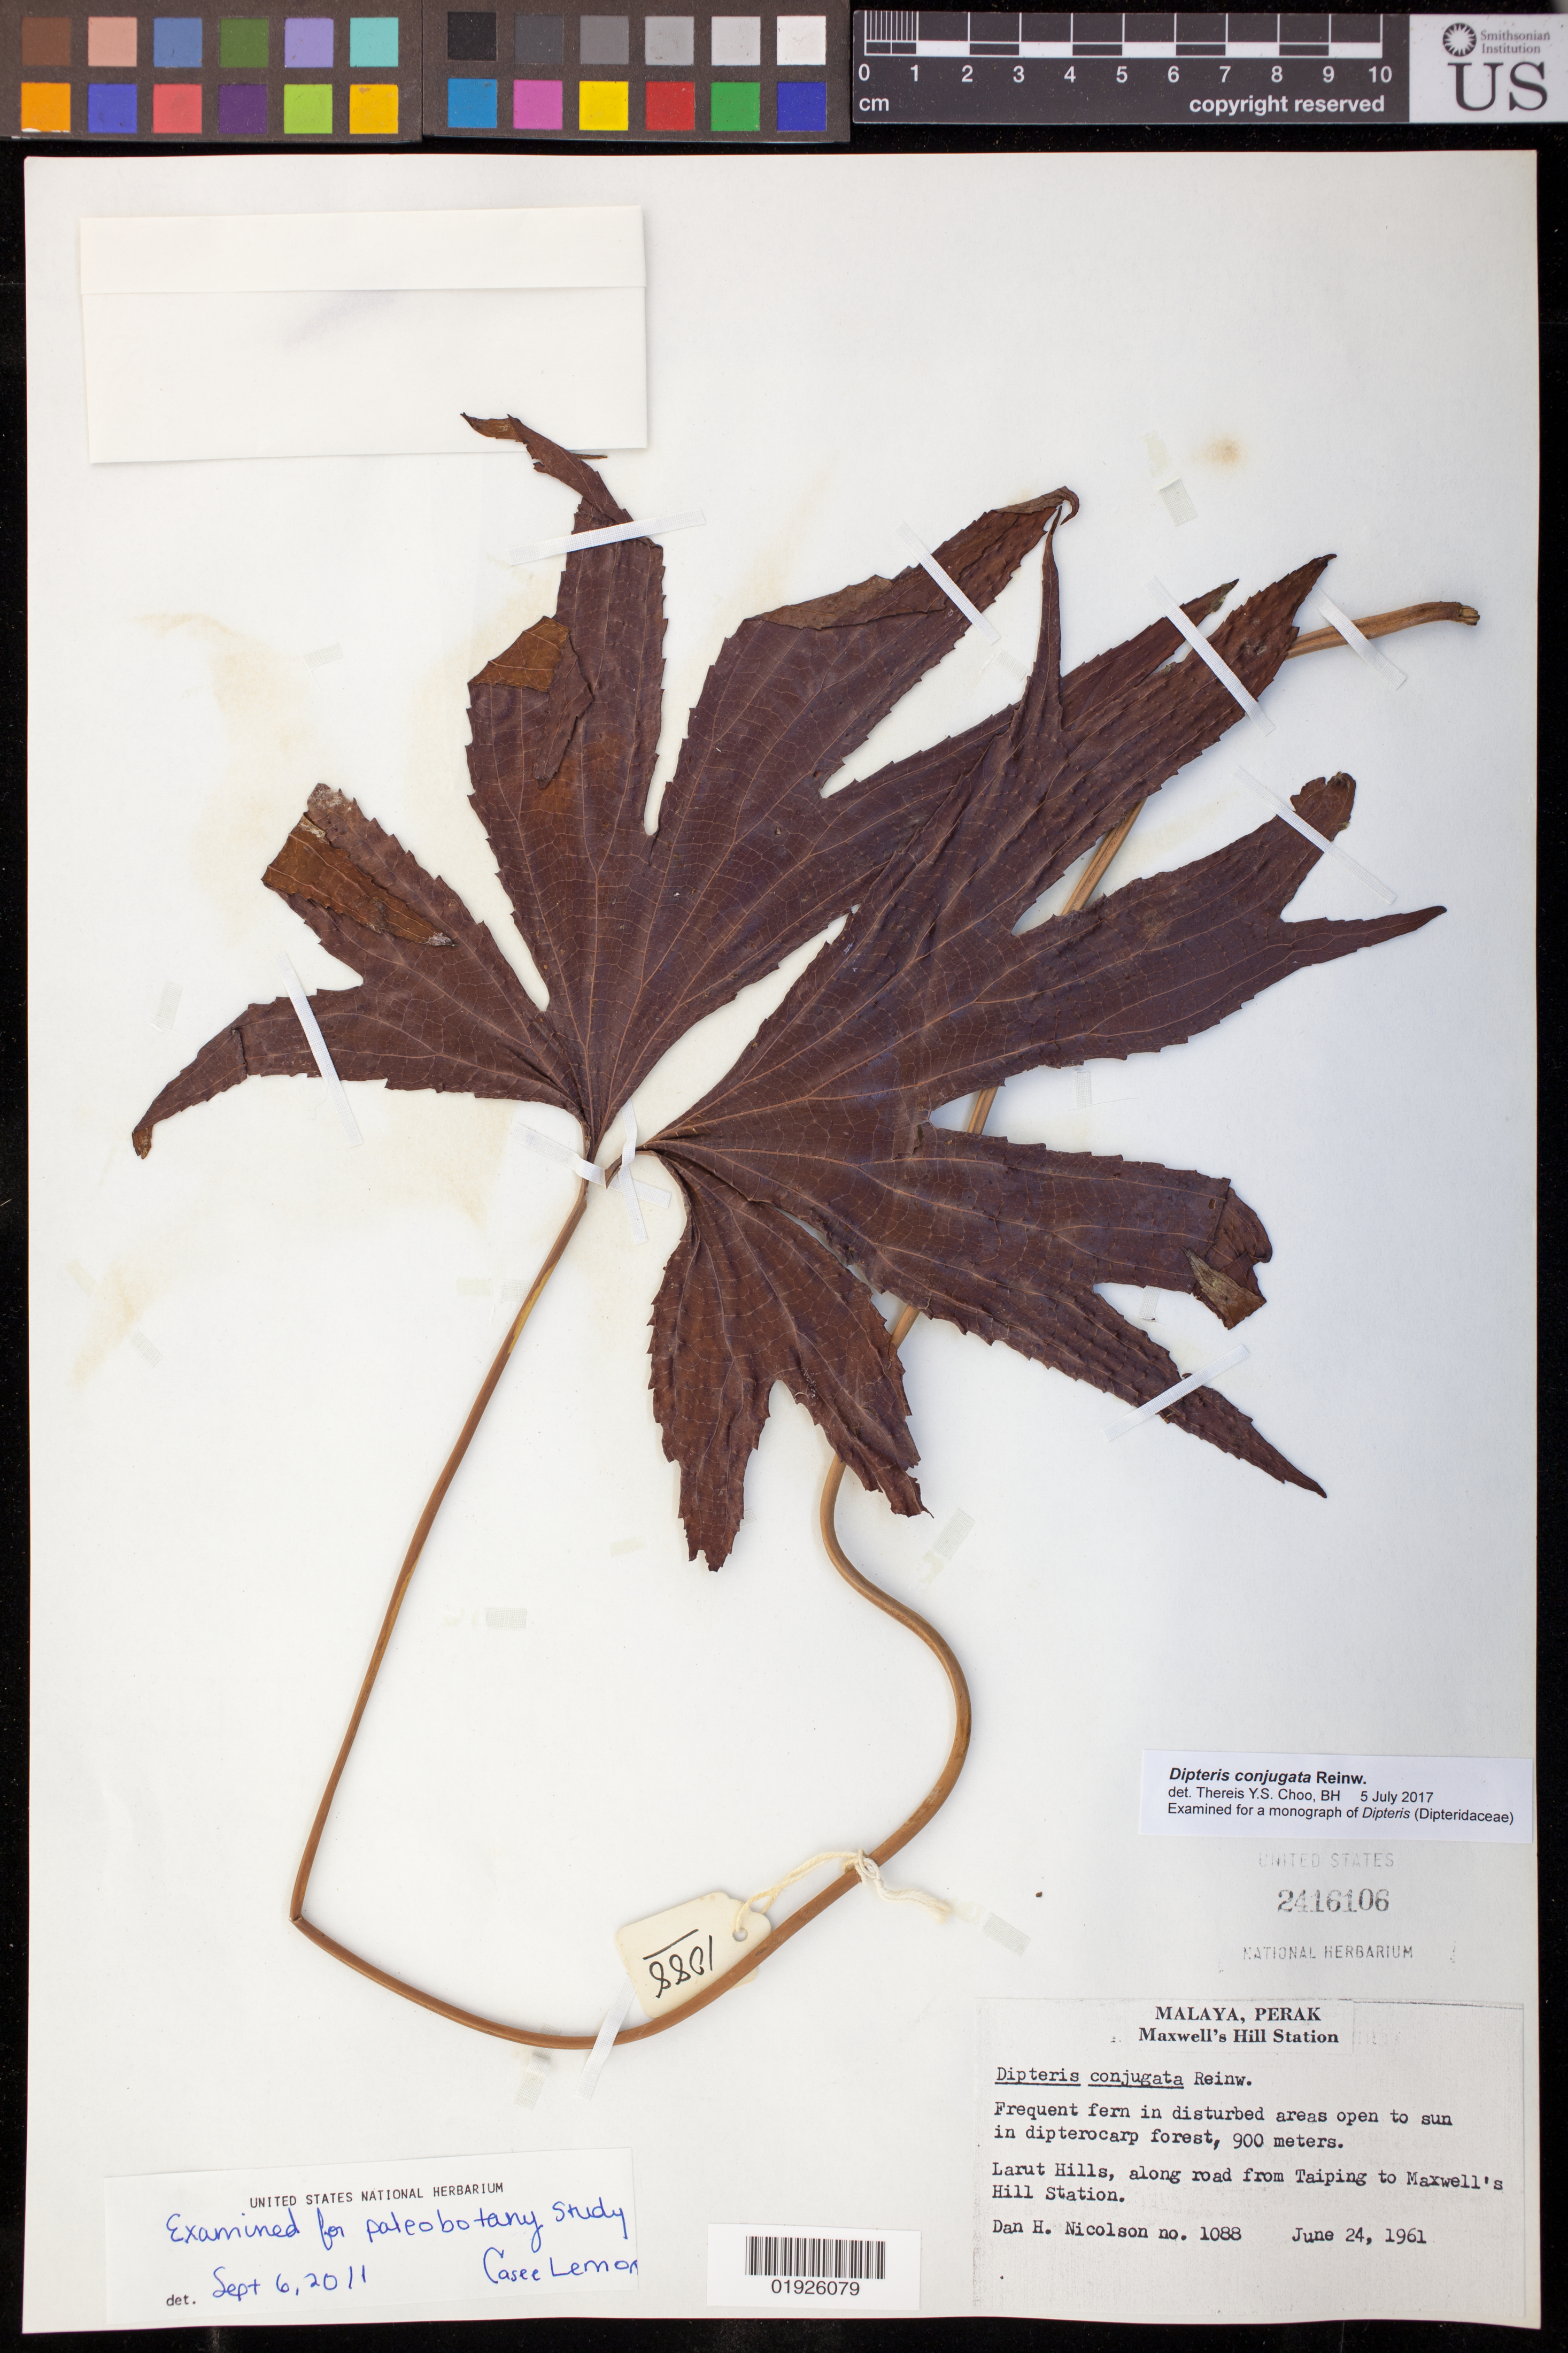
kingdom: Plantae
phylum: Tracheophyta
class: Polypodiopsida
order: Gleicheniales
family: Dipteridaceae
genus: Dipteris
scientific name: Dipteris conjugata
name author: Reinw.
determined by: Choo, Thereis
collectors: D. H. Nicolson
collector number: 1088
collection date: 1961-06-24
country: Malaysia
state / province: Perak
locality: Larut Hills, along road from Taiping to Maxwell's Hill Station.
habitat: In disturbed areas open to sun in dipterocarp forest.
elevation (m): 900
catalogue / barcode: US 2416106